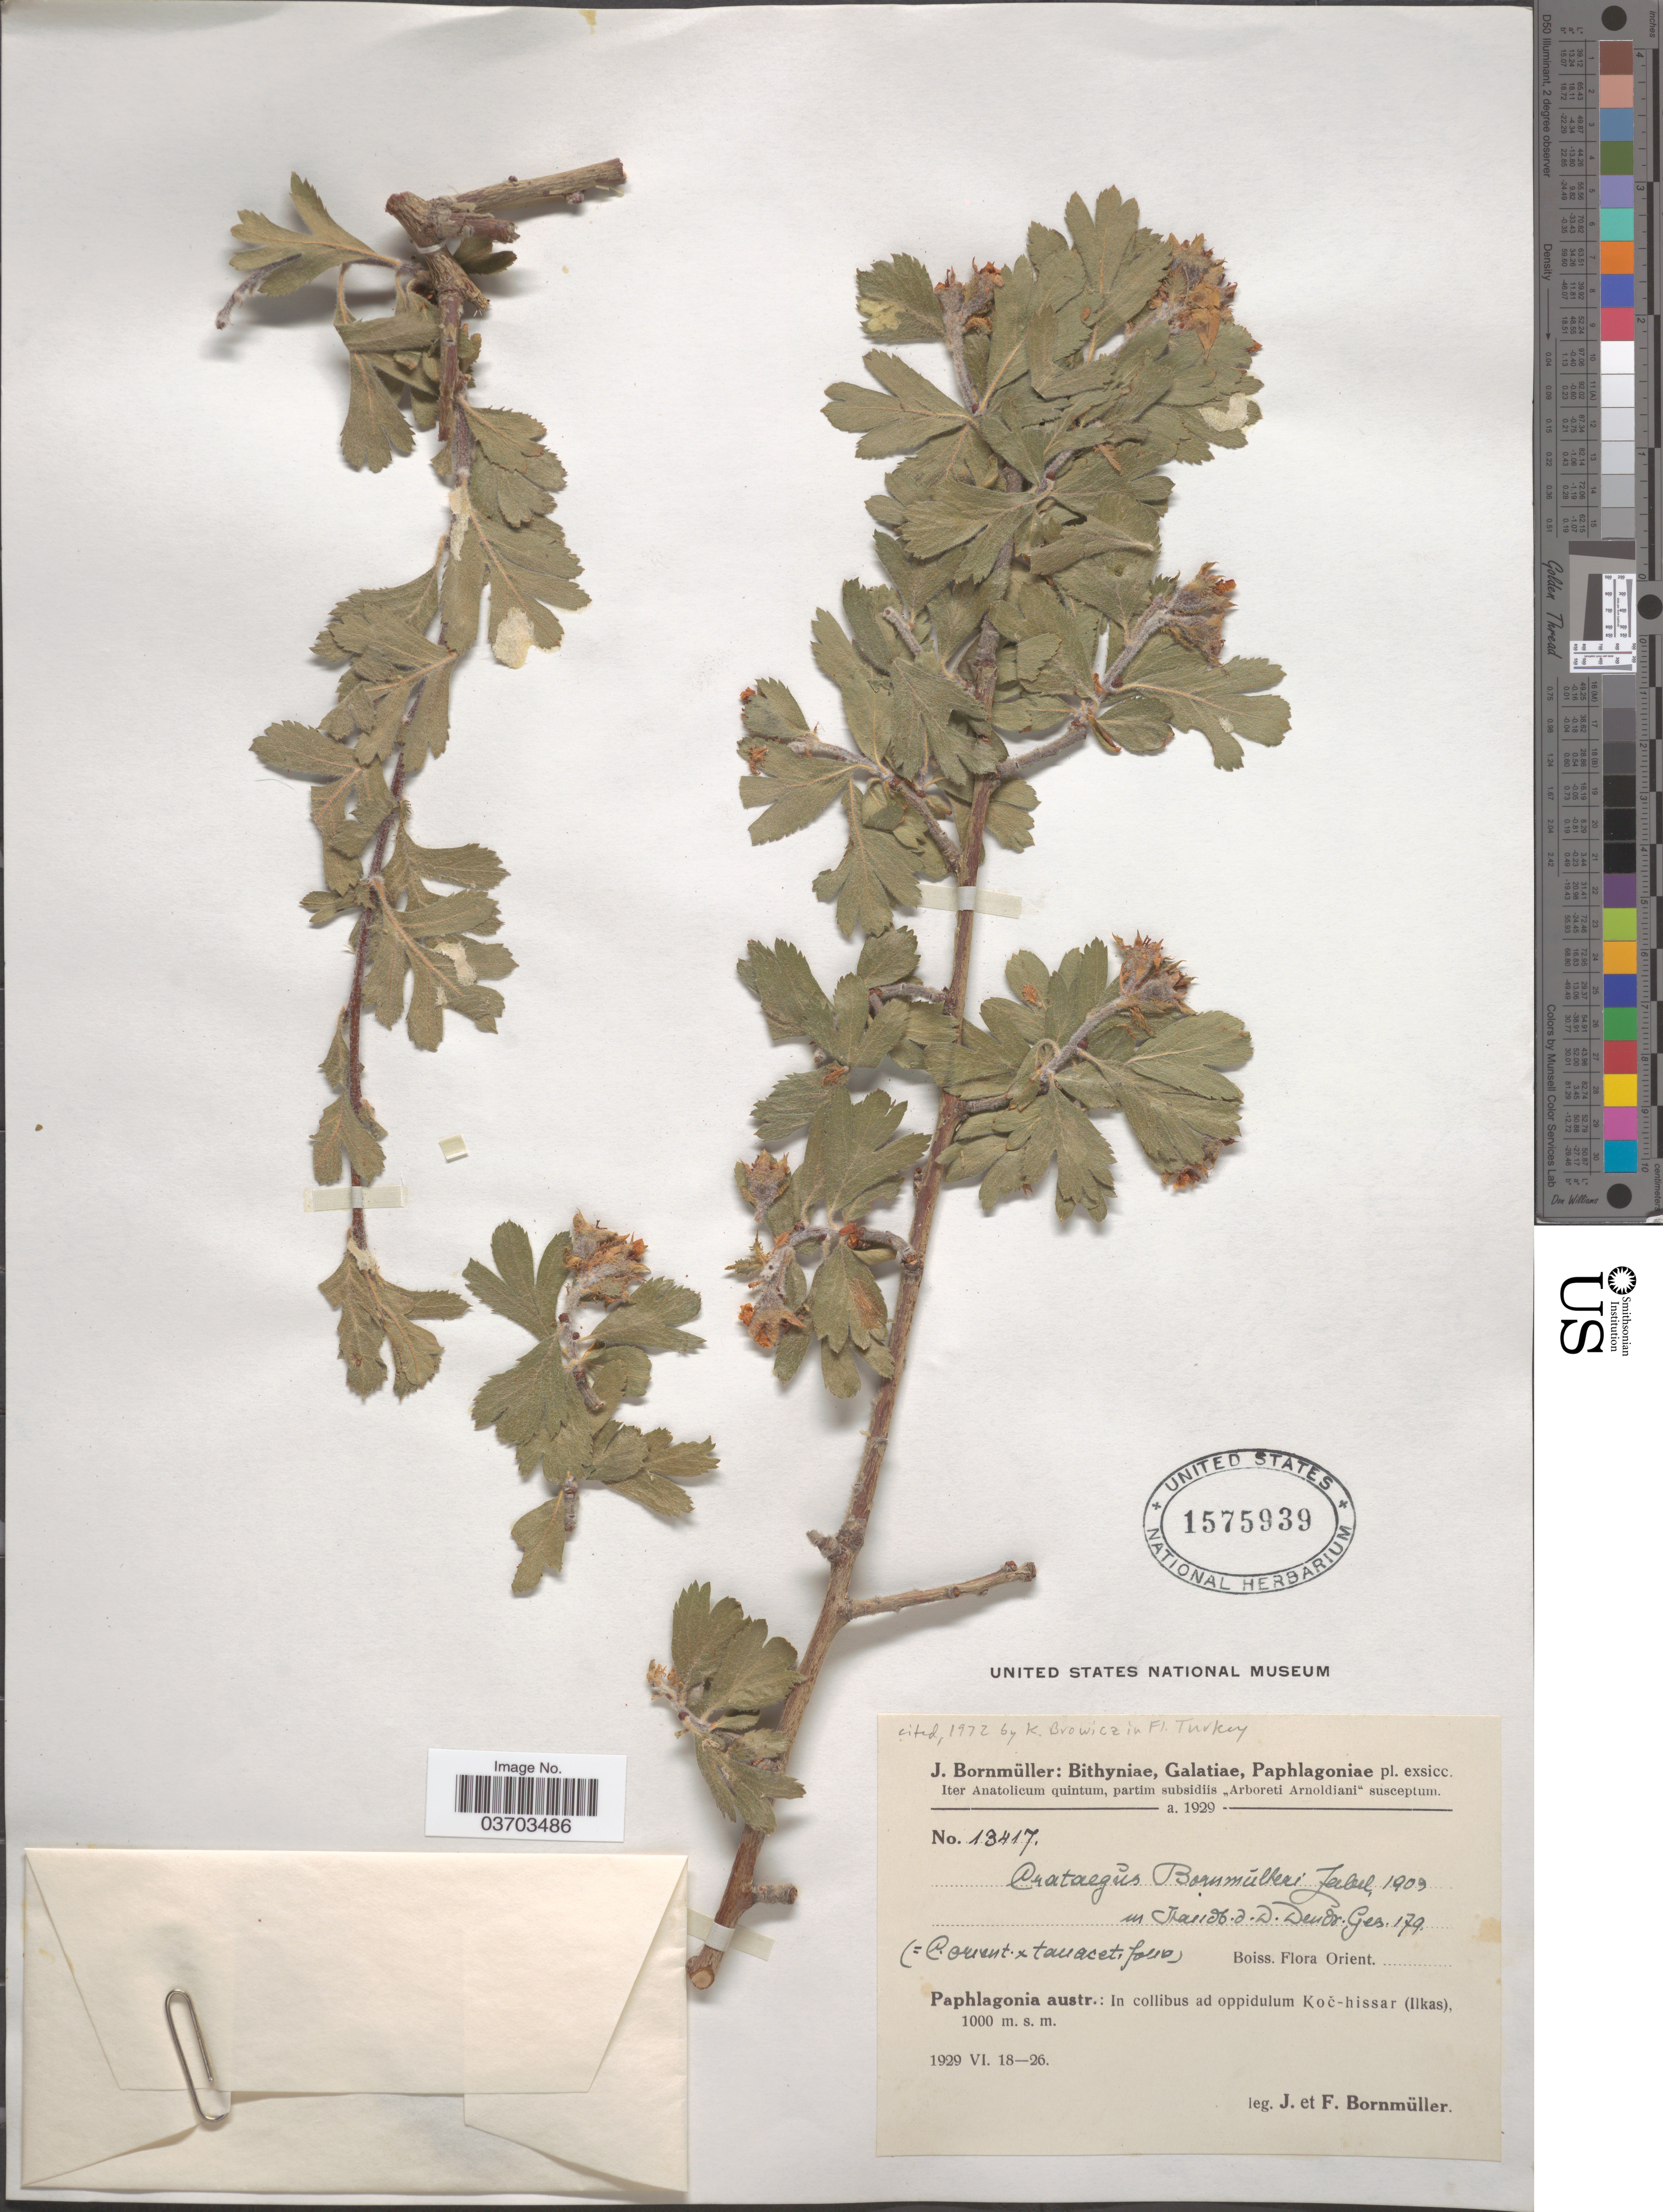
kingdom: Plantae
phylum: Tracheophyta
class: Magnoliopsida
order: Rosales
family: Rosaceae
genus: Crataegus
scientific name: Crataegus x bornmuelleri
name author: Zabel ex K. I. Chr. & Ziel.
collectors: J. Bornmüller & F. Bornmüller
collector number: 13417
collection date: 1929-06-18/1929-06-26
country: Turkey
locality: Paphlagonia austr.: In collibus ad oppidulum Koc-hissar (Ilkas).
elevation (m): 1000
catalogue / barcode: US 1575939